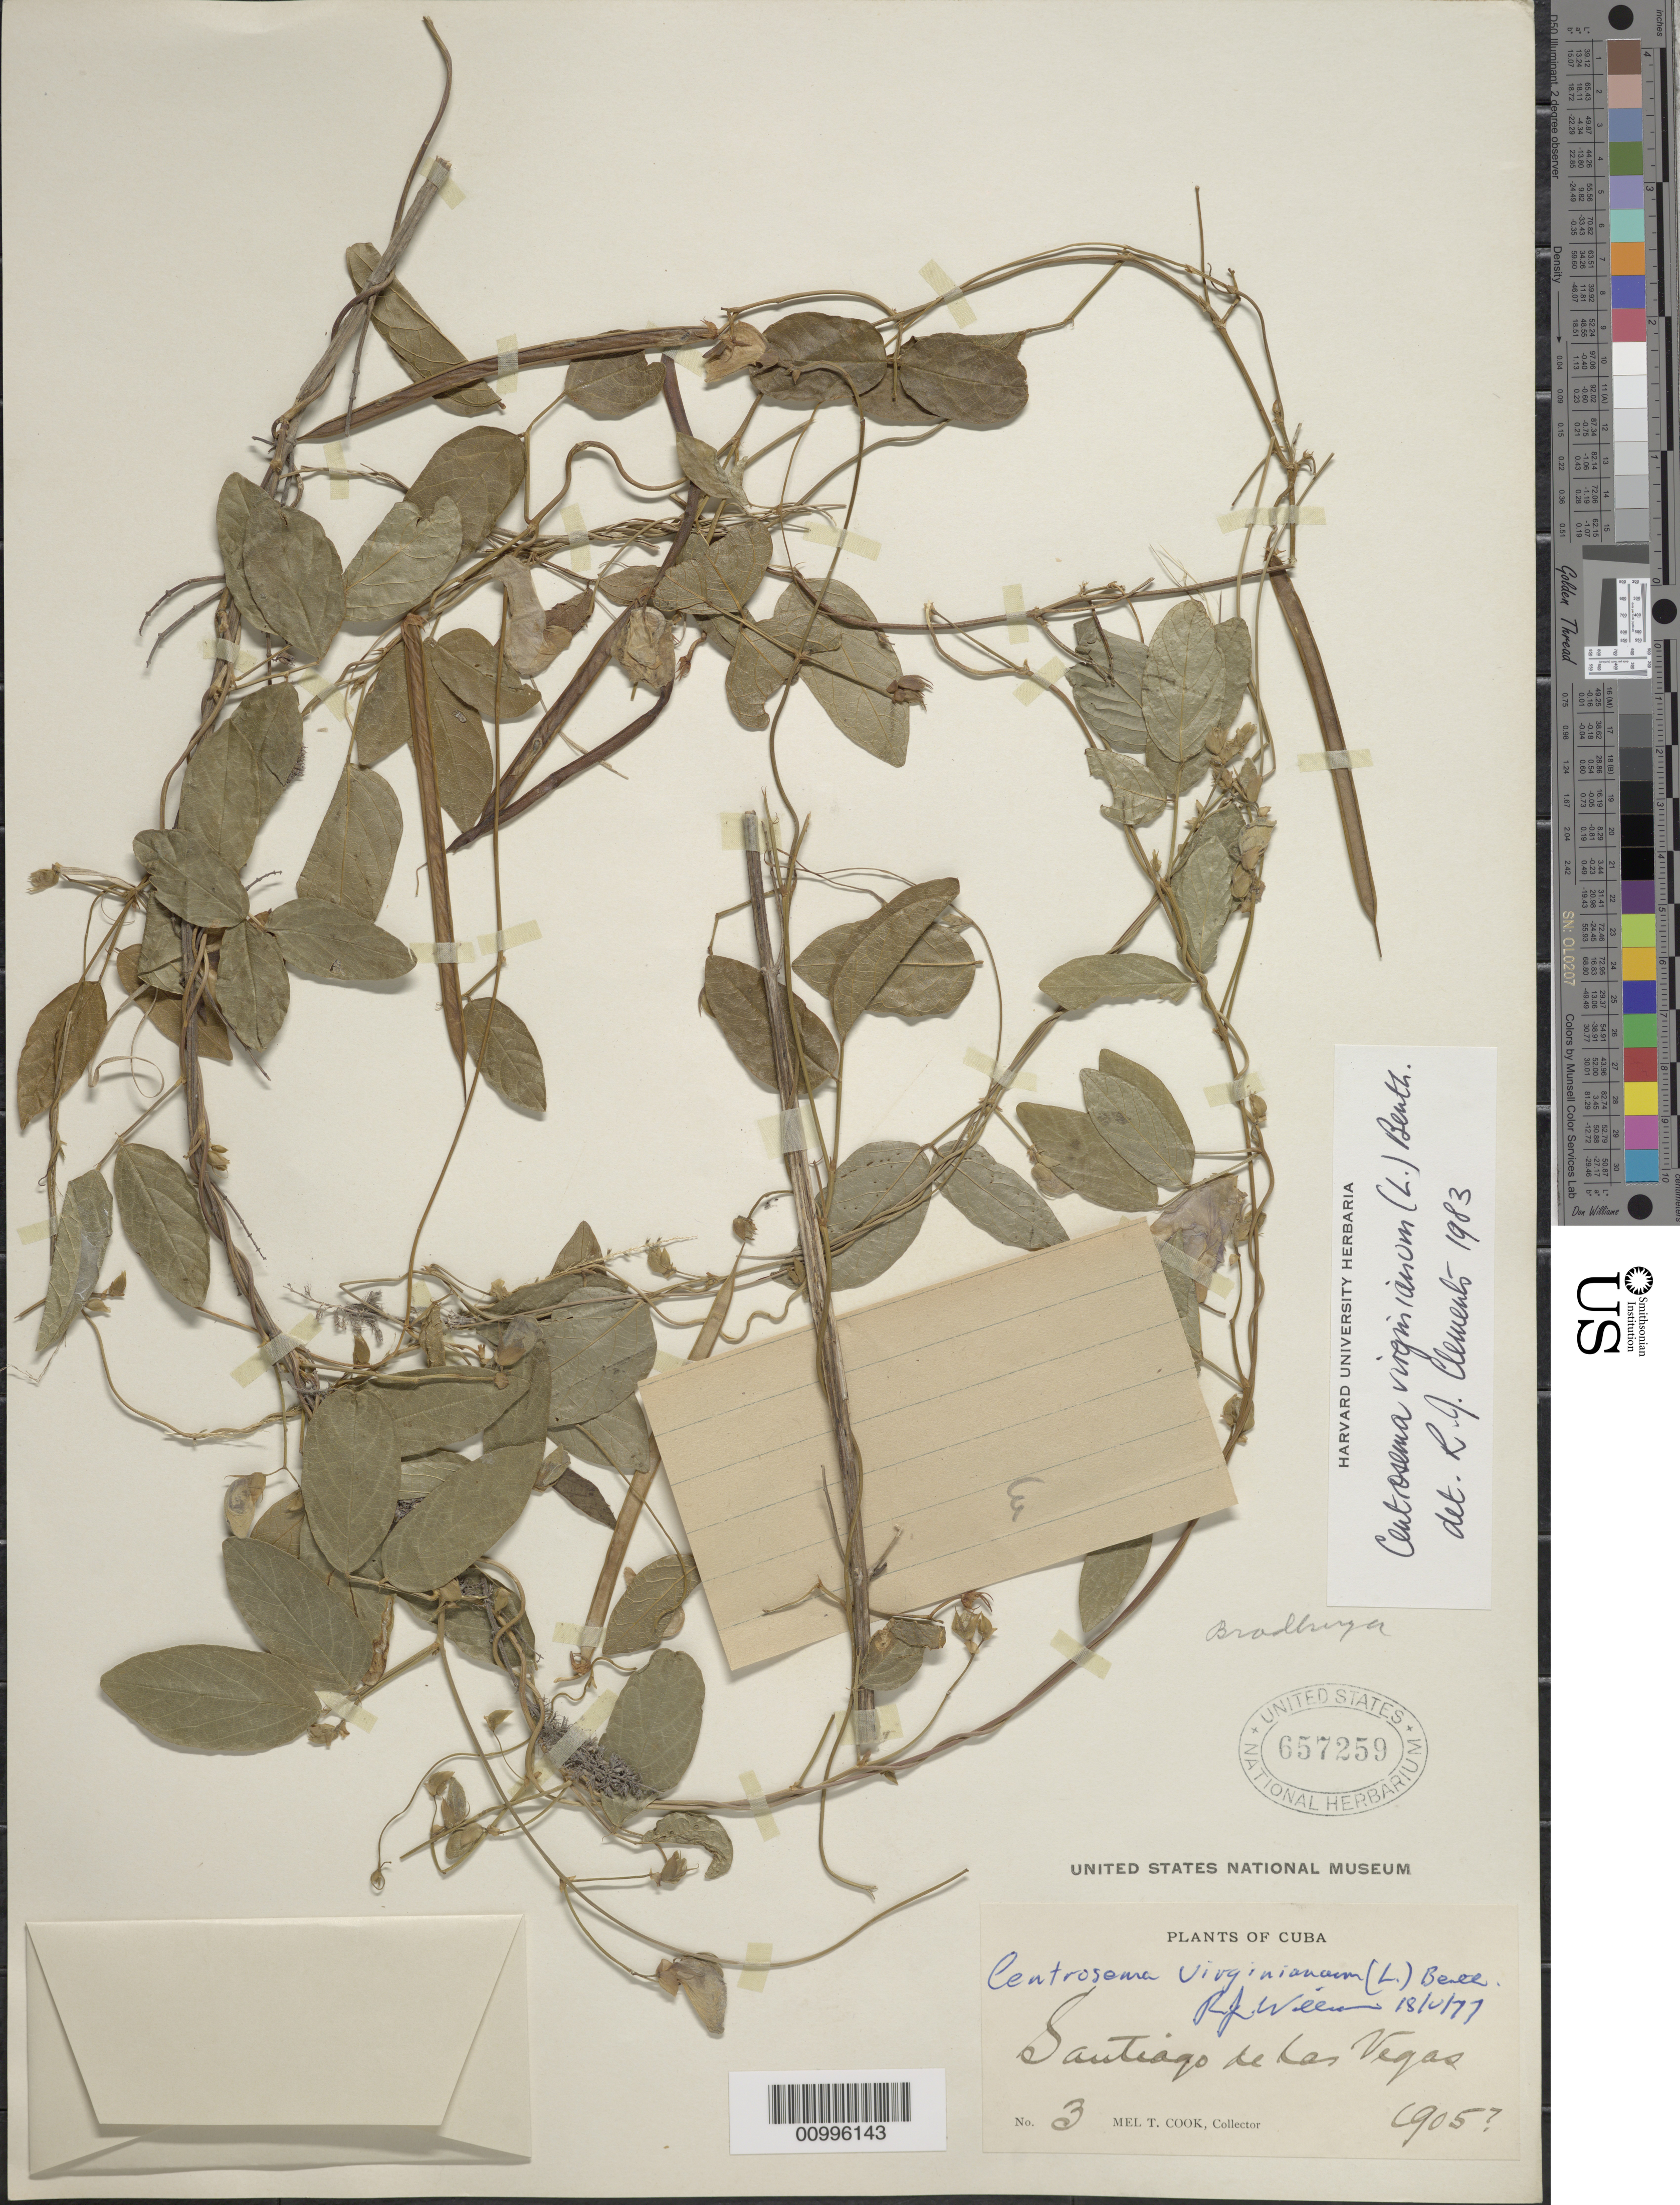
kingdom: Plantae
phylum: Tracheophyta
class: Magnoliopsida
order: Fabales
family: Fabaceae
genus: Centrosema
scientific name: Centrosema virginianum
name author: (L.) Benth.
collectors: M. T. Cook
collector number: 3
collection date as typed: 18 Apr 1977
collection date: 1977-04-18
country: Cuba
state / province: La Habana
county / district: Municipio Boyeros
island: Cuba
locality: Santiago de las Vegas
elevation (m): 97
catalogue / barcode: US 657259